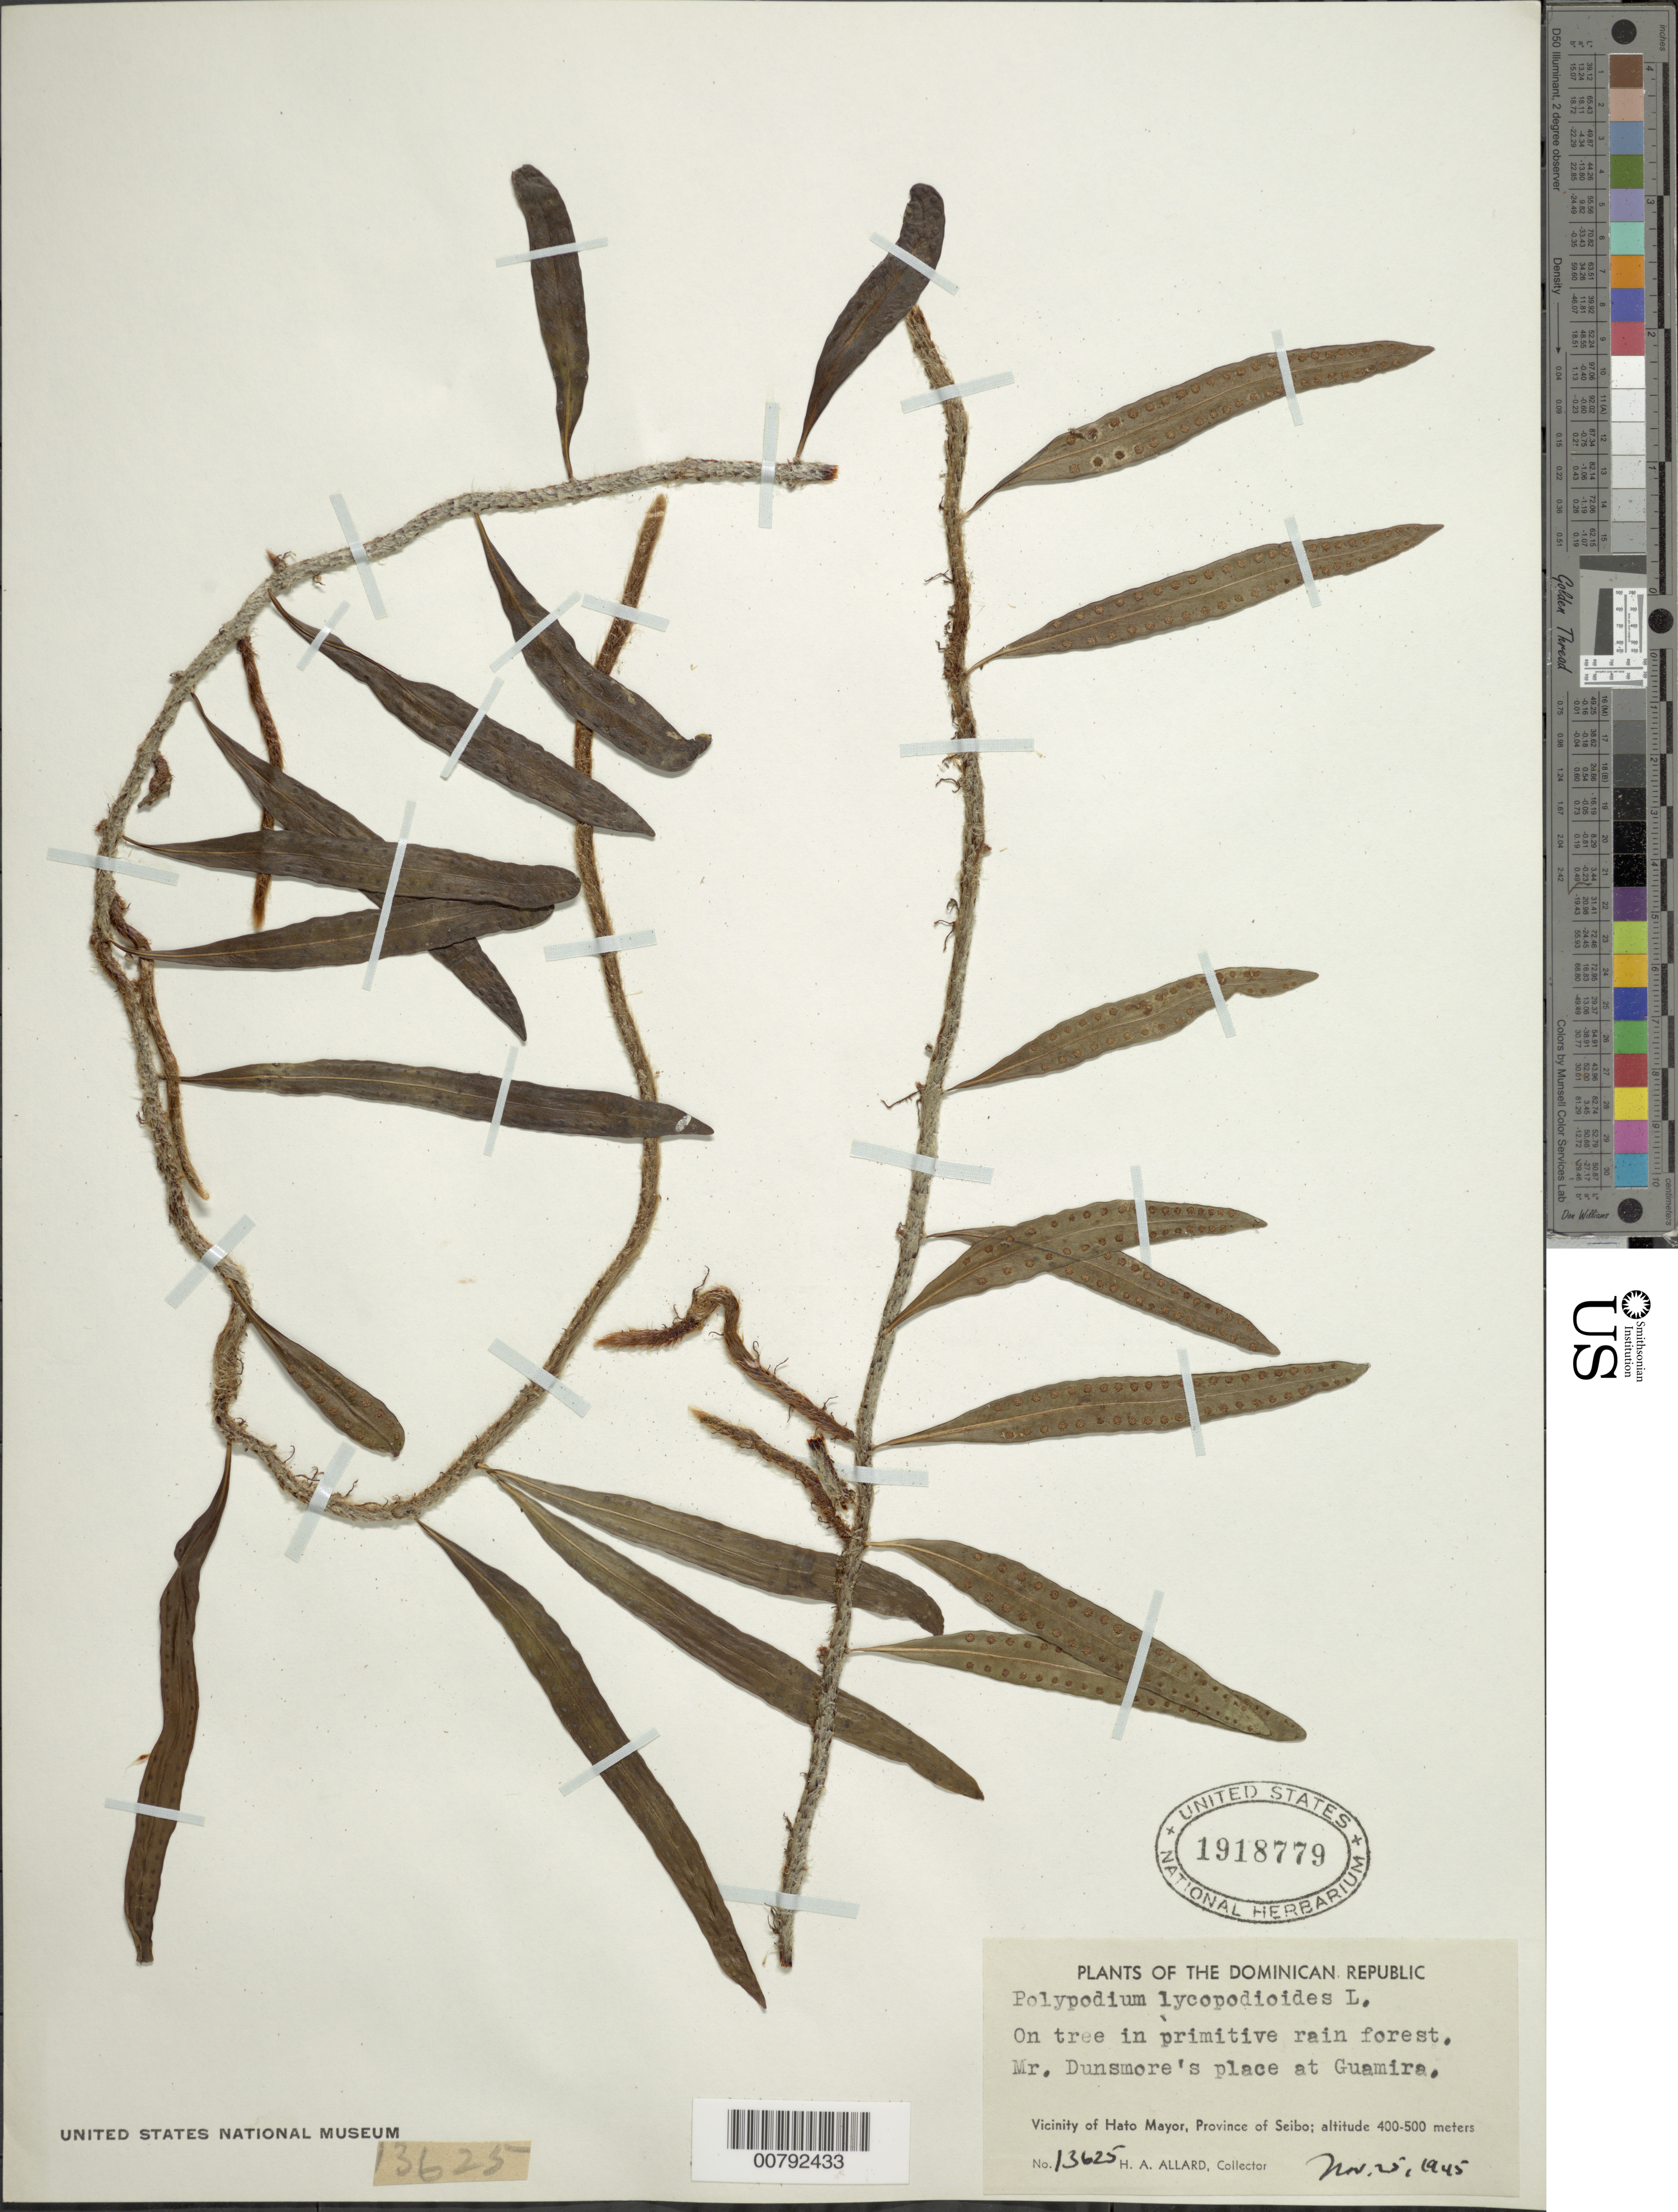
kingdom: Plantae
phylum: Tracheophyta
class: Polypodiopsida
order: Polypodiales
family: Polypodiaceae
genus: Microgramma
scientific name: Microgramma lycopodioides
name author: (L.) Copel.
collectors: H. A. Allard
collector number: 13625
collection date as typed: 25 Nov 1945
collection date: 1945-11-25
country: Dominican Republic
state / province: El Seibo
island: Hispaniola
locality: Guamira, Mr. Dunsmore's place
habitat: Primitive rainforest, on tree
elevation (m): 400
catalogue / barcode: US 1918779